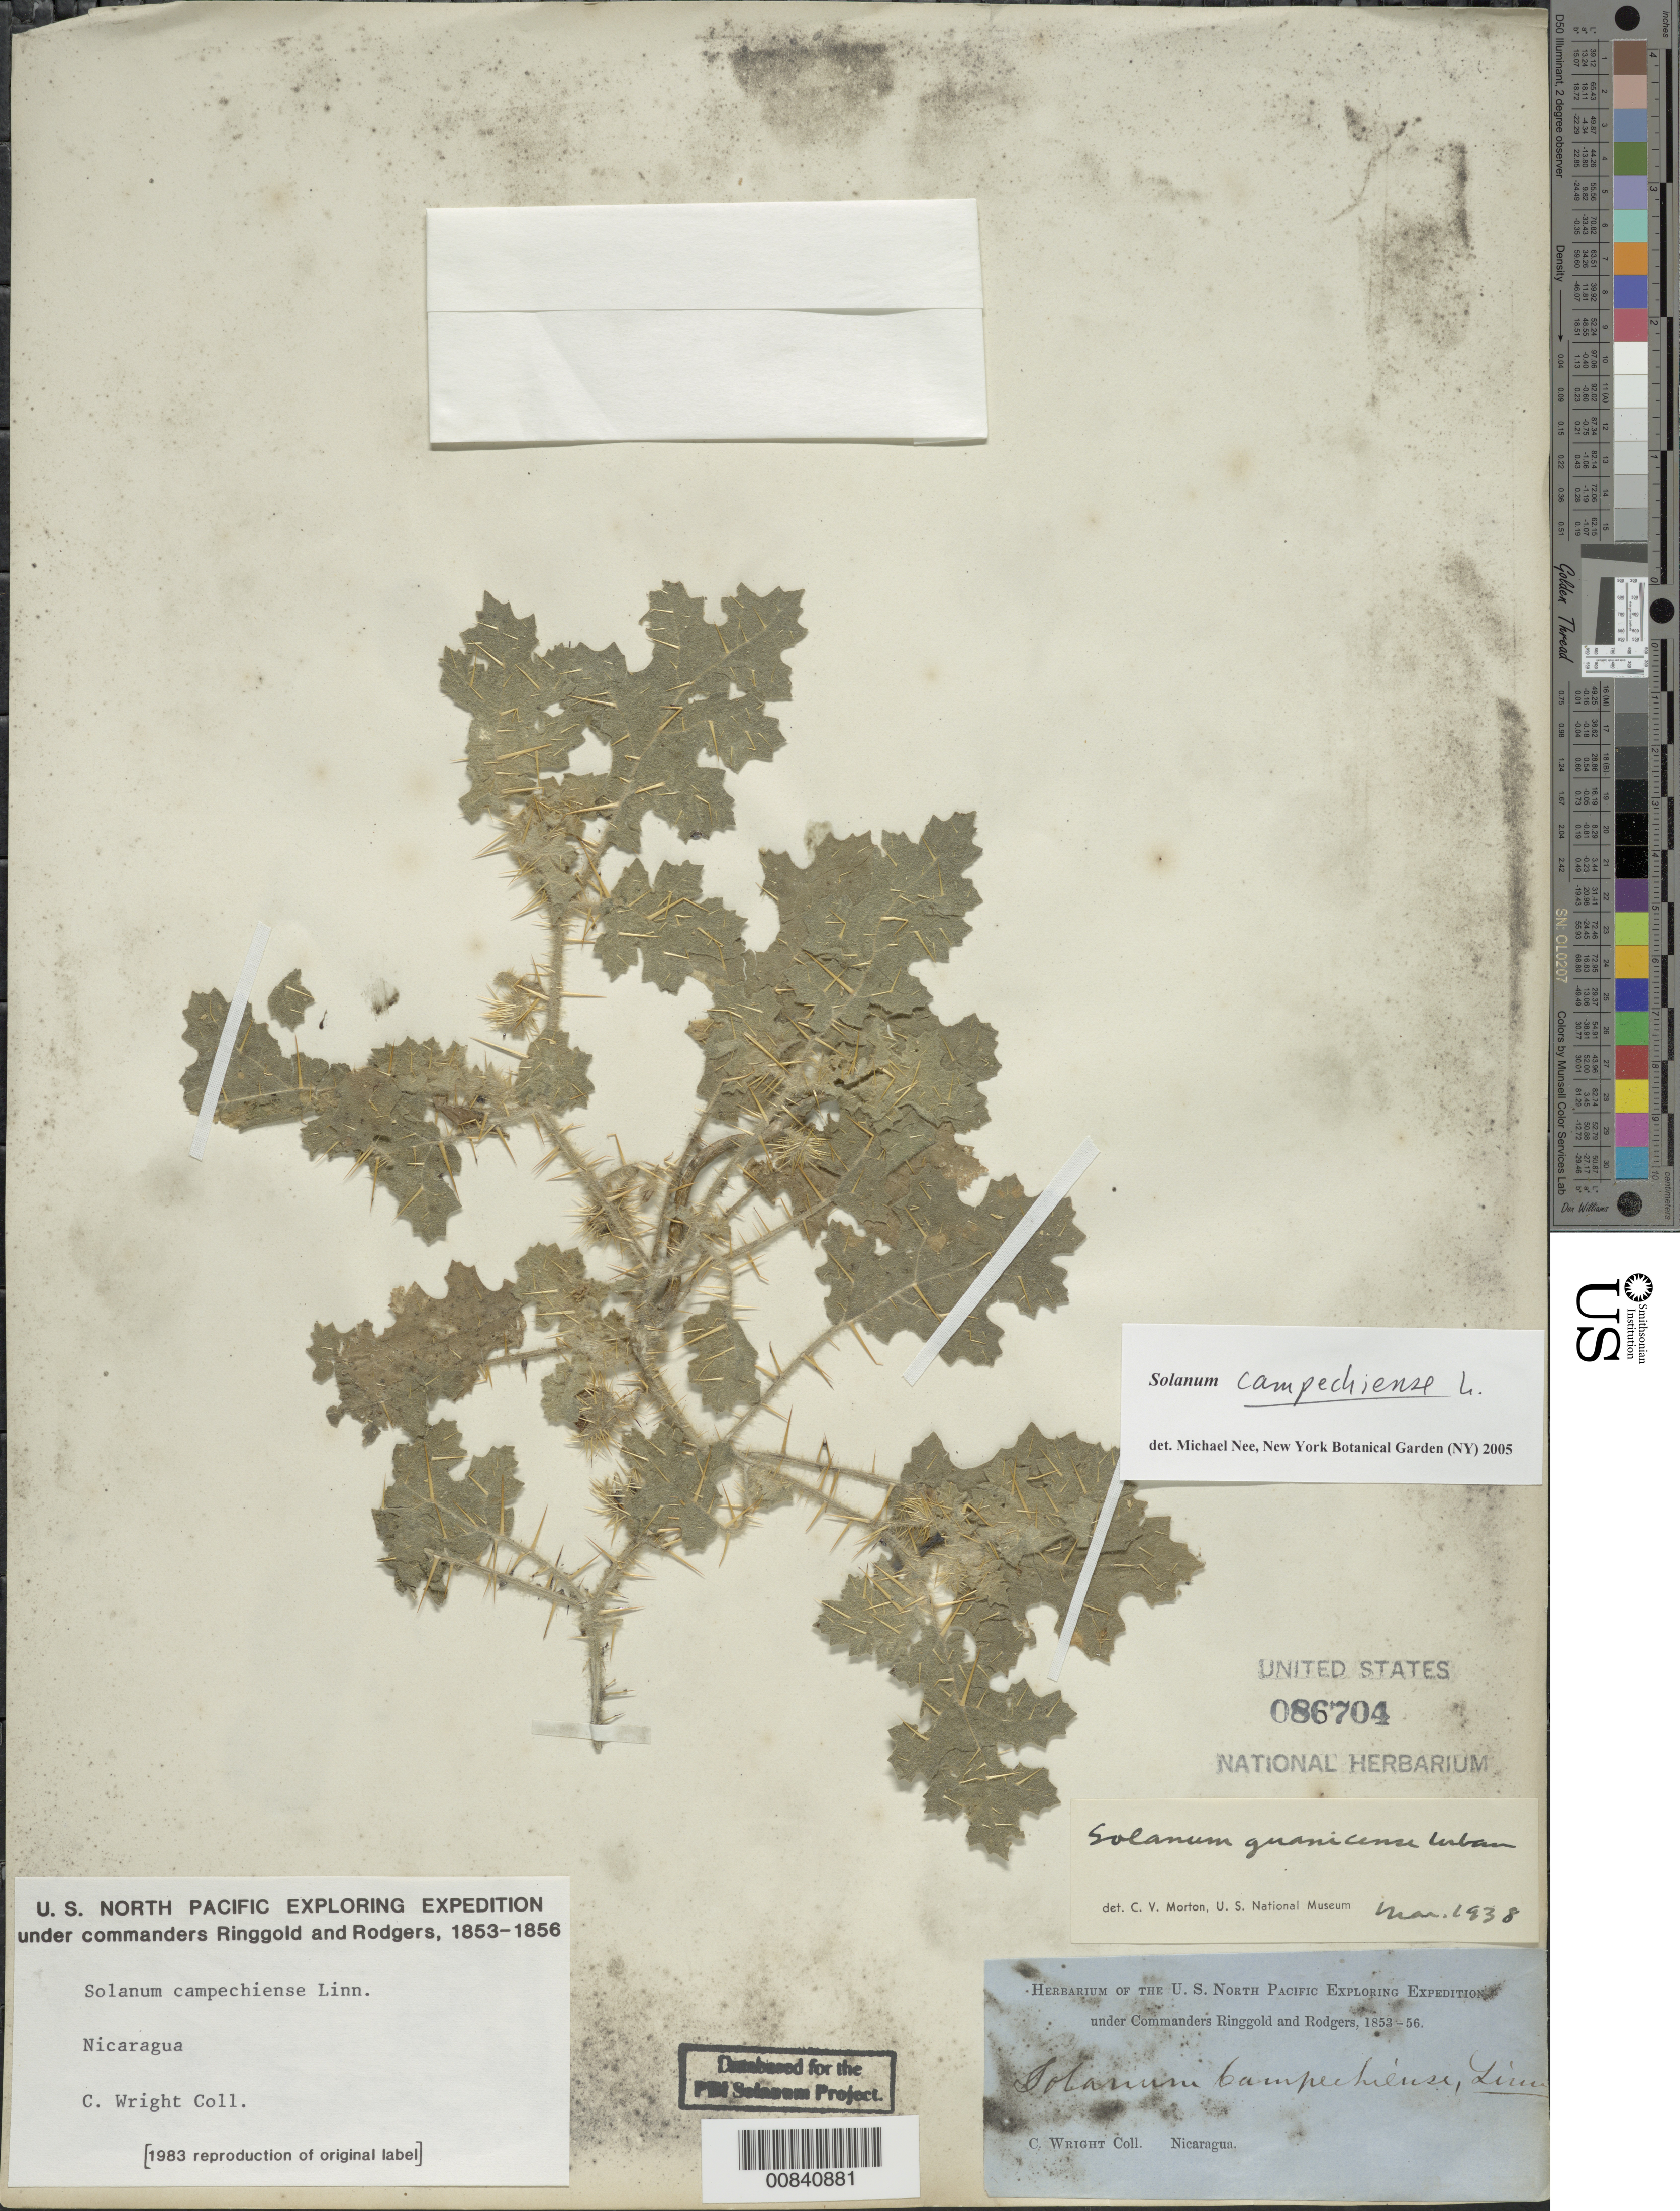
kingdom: Plantae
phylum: Tracheophyta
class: Magnoliopsida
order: Solanales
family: Solanaceae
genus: Solanum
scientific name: Solanum campechiense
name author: L.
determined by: Nee, Michael H.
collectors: C. Wright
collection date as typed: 1853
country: Nicaragua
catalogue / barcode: US 86704